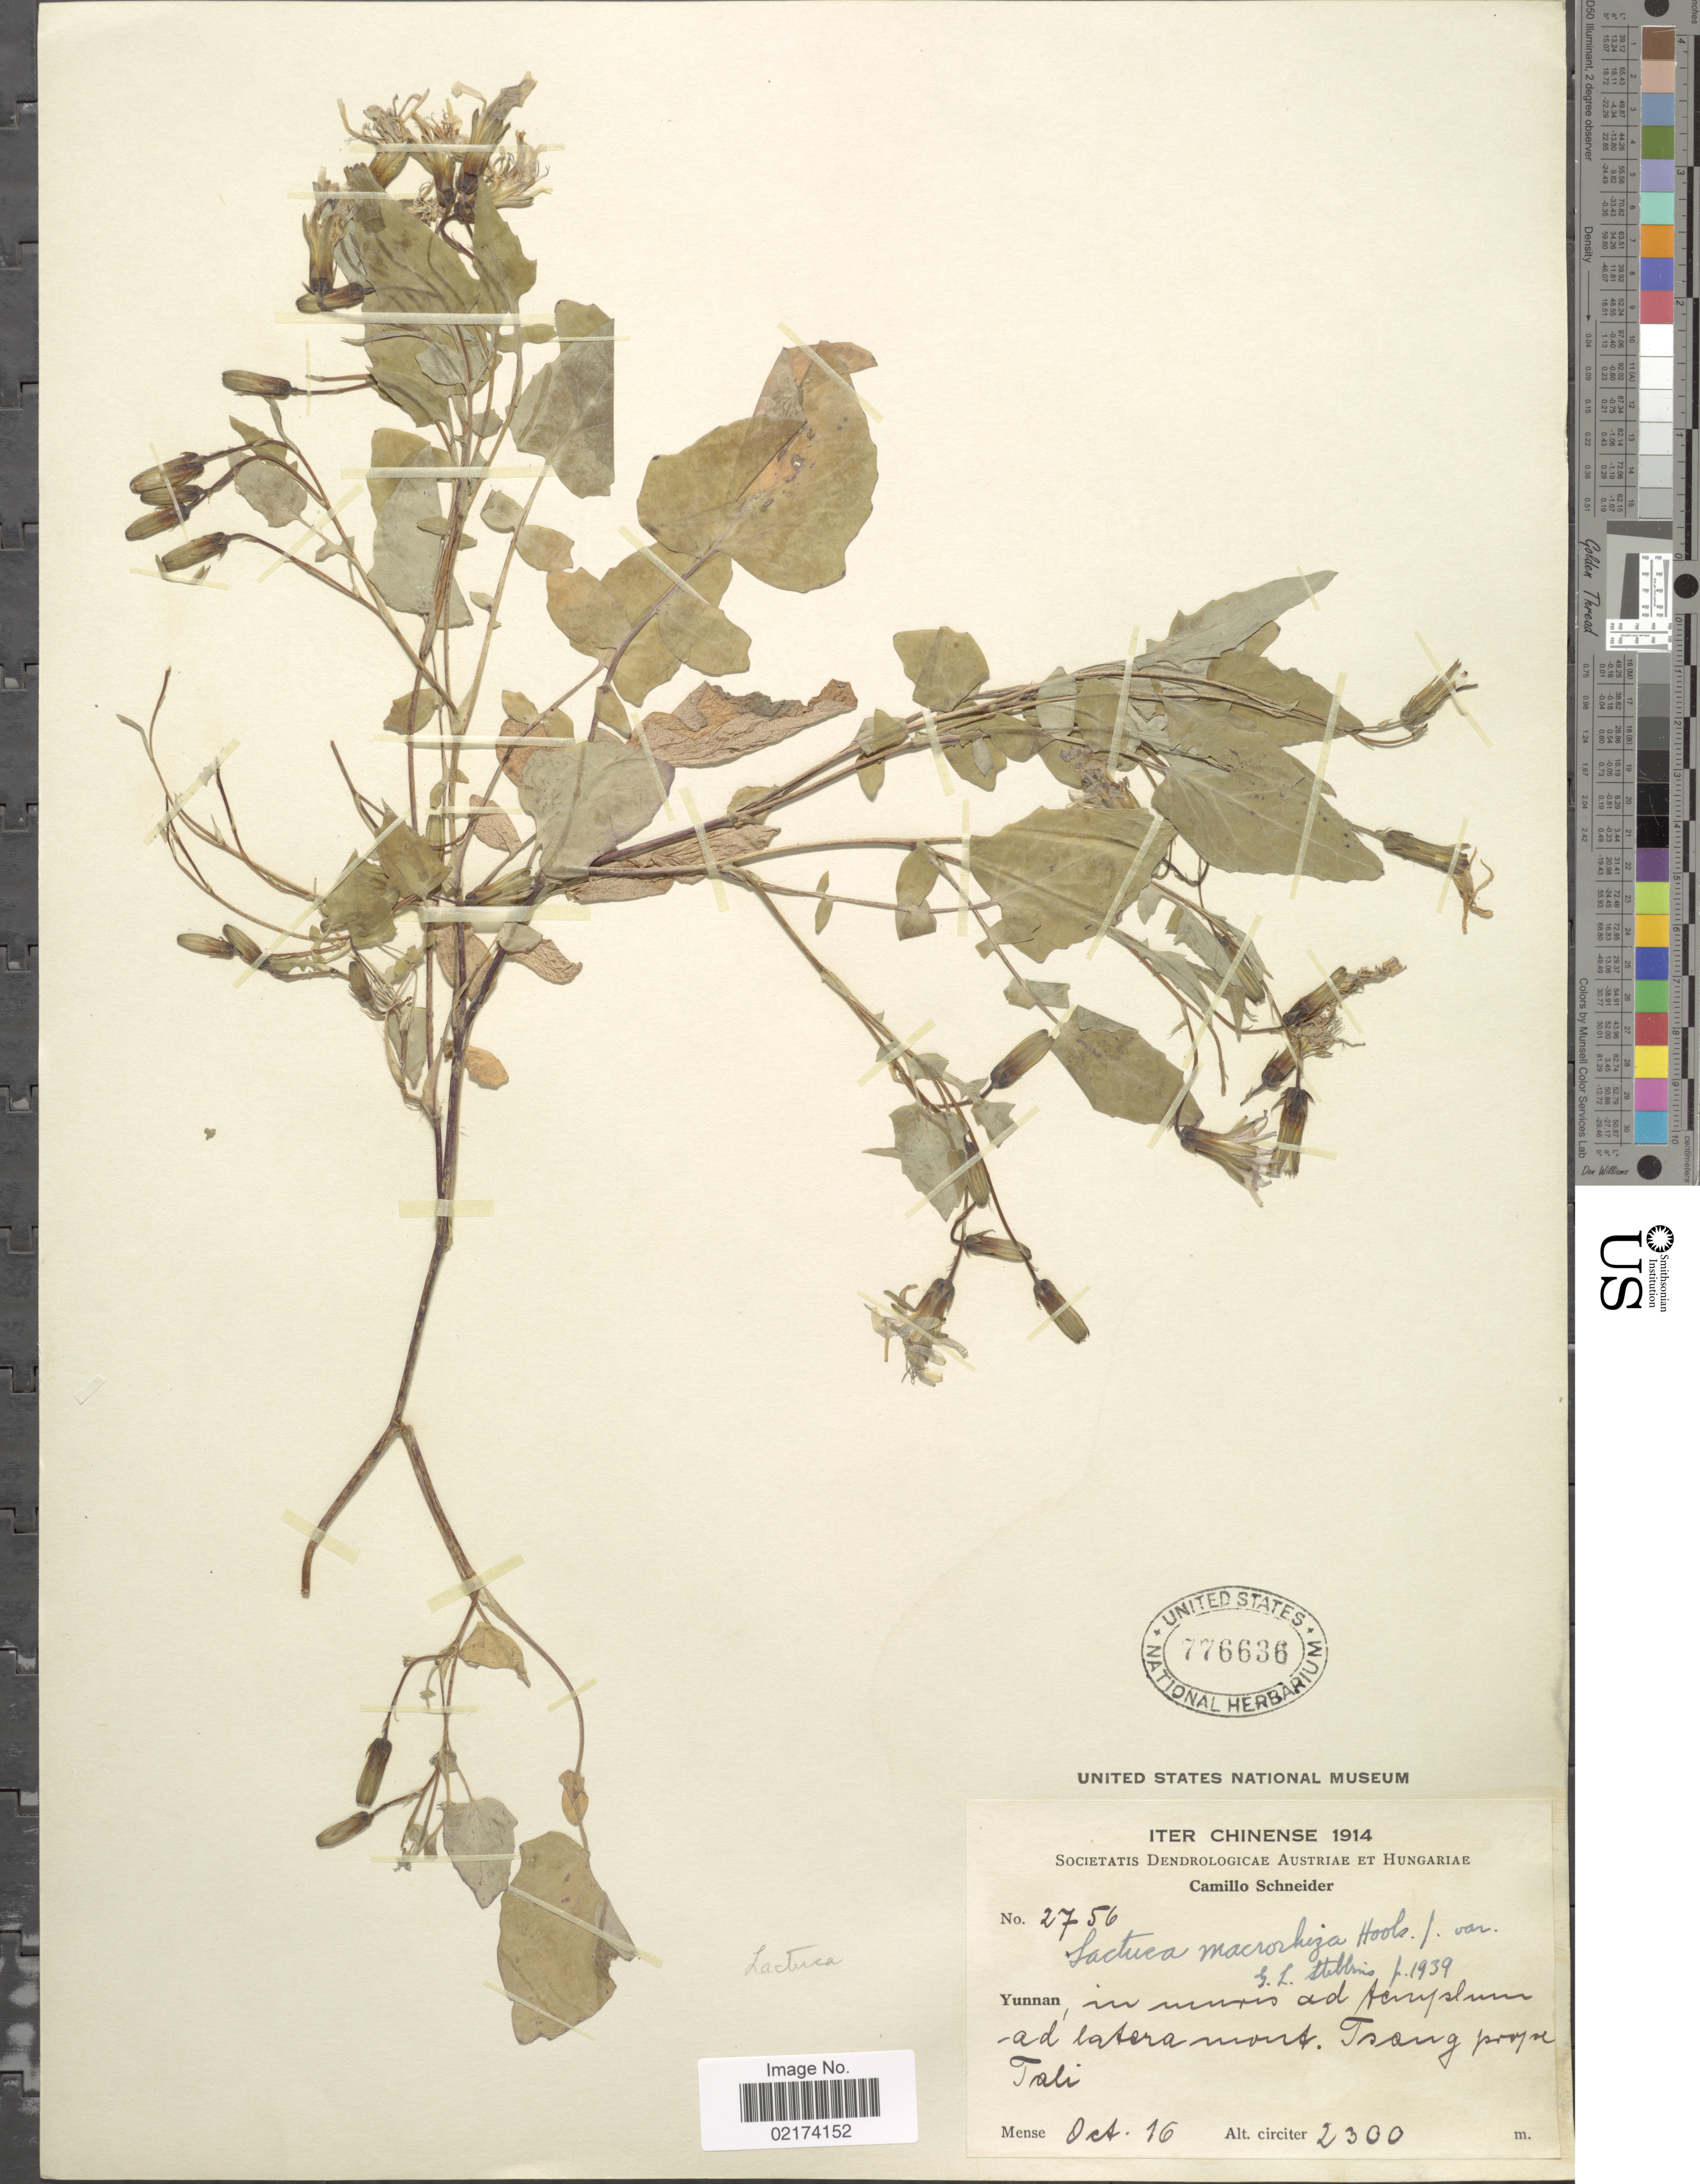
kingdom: Plantae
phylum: Tracheophyta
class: Magnoliopsida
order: Asterales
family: Asteraceae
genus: Lactuca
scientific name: Lactuca macrorhiza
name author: (Royle) Hook. f.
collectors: C. K. Schneider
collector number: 2756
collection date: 1914-10-16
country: China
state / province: Yunnan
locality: Mont. Tsang, prope Tali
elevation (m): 2300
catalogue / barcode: US 776636